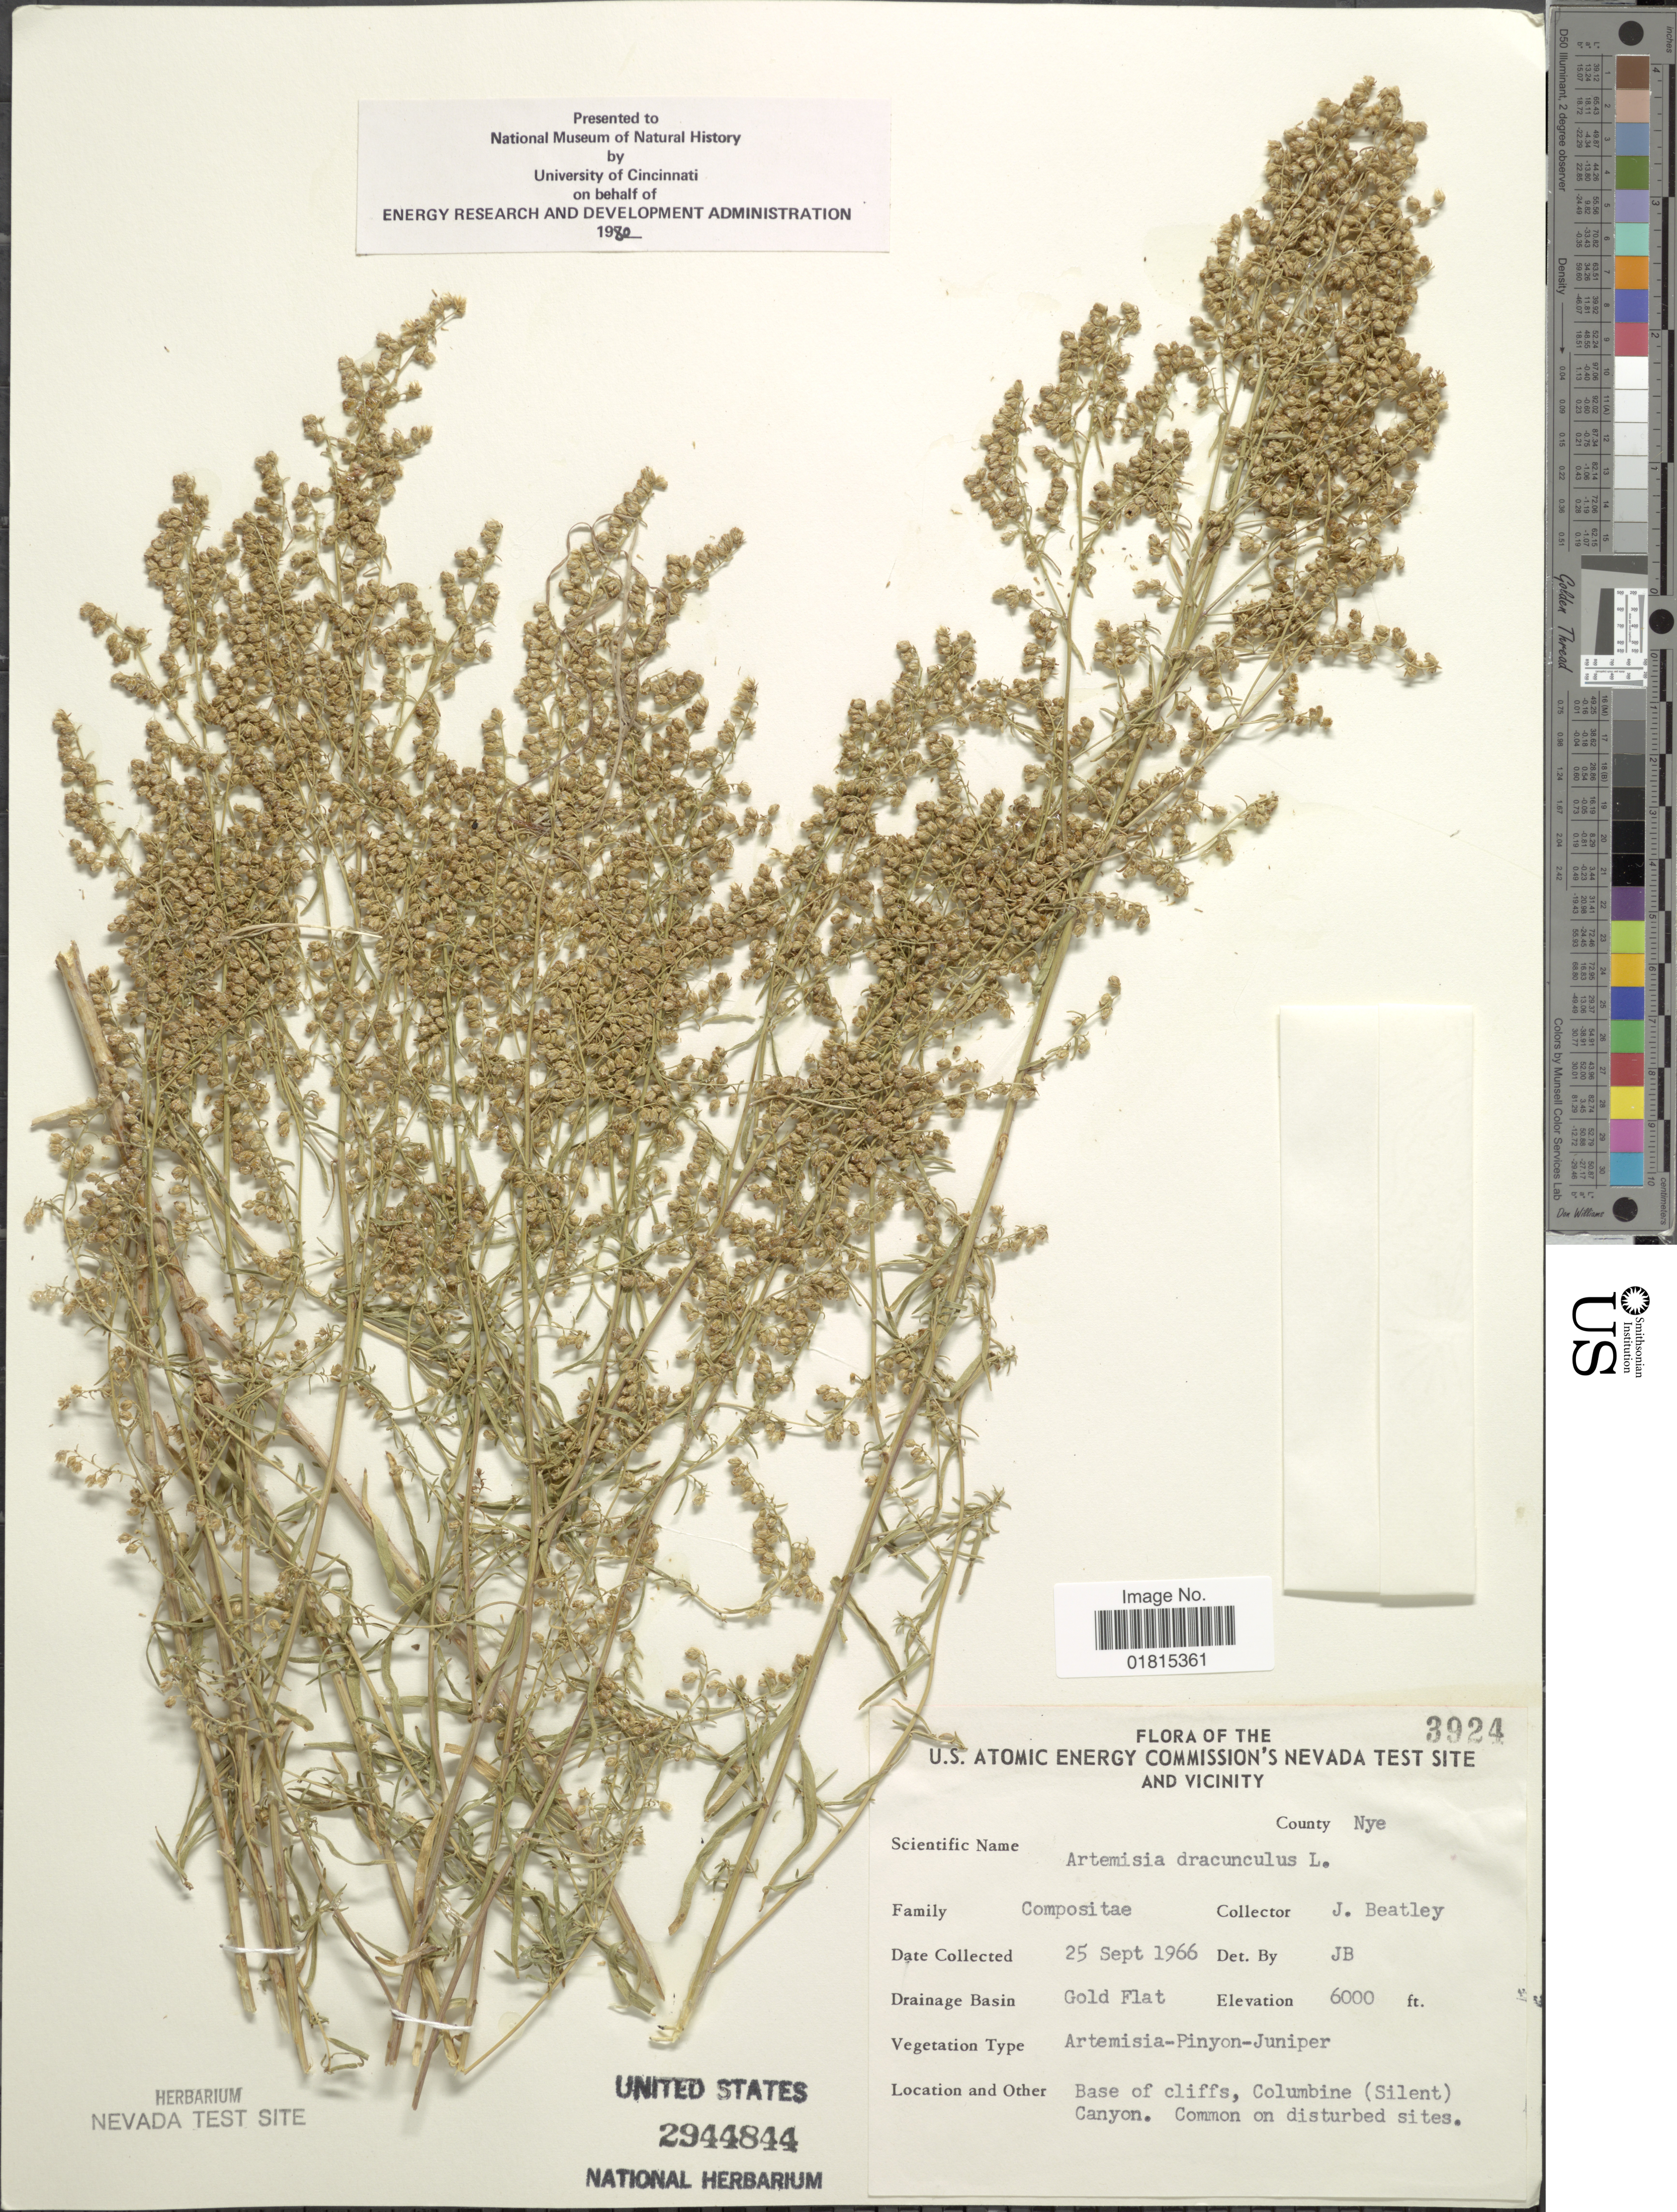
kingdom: Plantae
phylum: Tracheophyta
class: Magnoliopsida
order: Asterales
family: Asteraceae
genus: Artemisia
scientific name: Artemisia dracunculoides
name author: Pursh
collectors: J. C. Beatley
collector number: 3924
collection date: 1966-09-25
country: United States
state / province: Nevada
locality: U.S. Antomic Energy Commission's Nevada Test Site and Vicinity. County Nye. Gold Flat. Base of cliffs, Columbine (Silent) Canyon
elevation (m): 1829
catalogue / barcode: US 2944844